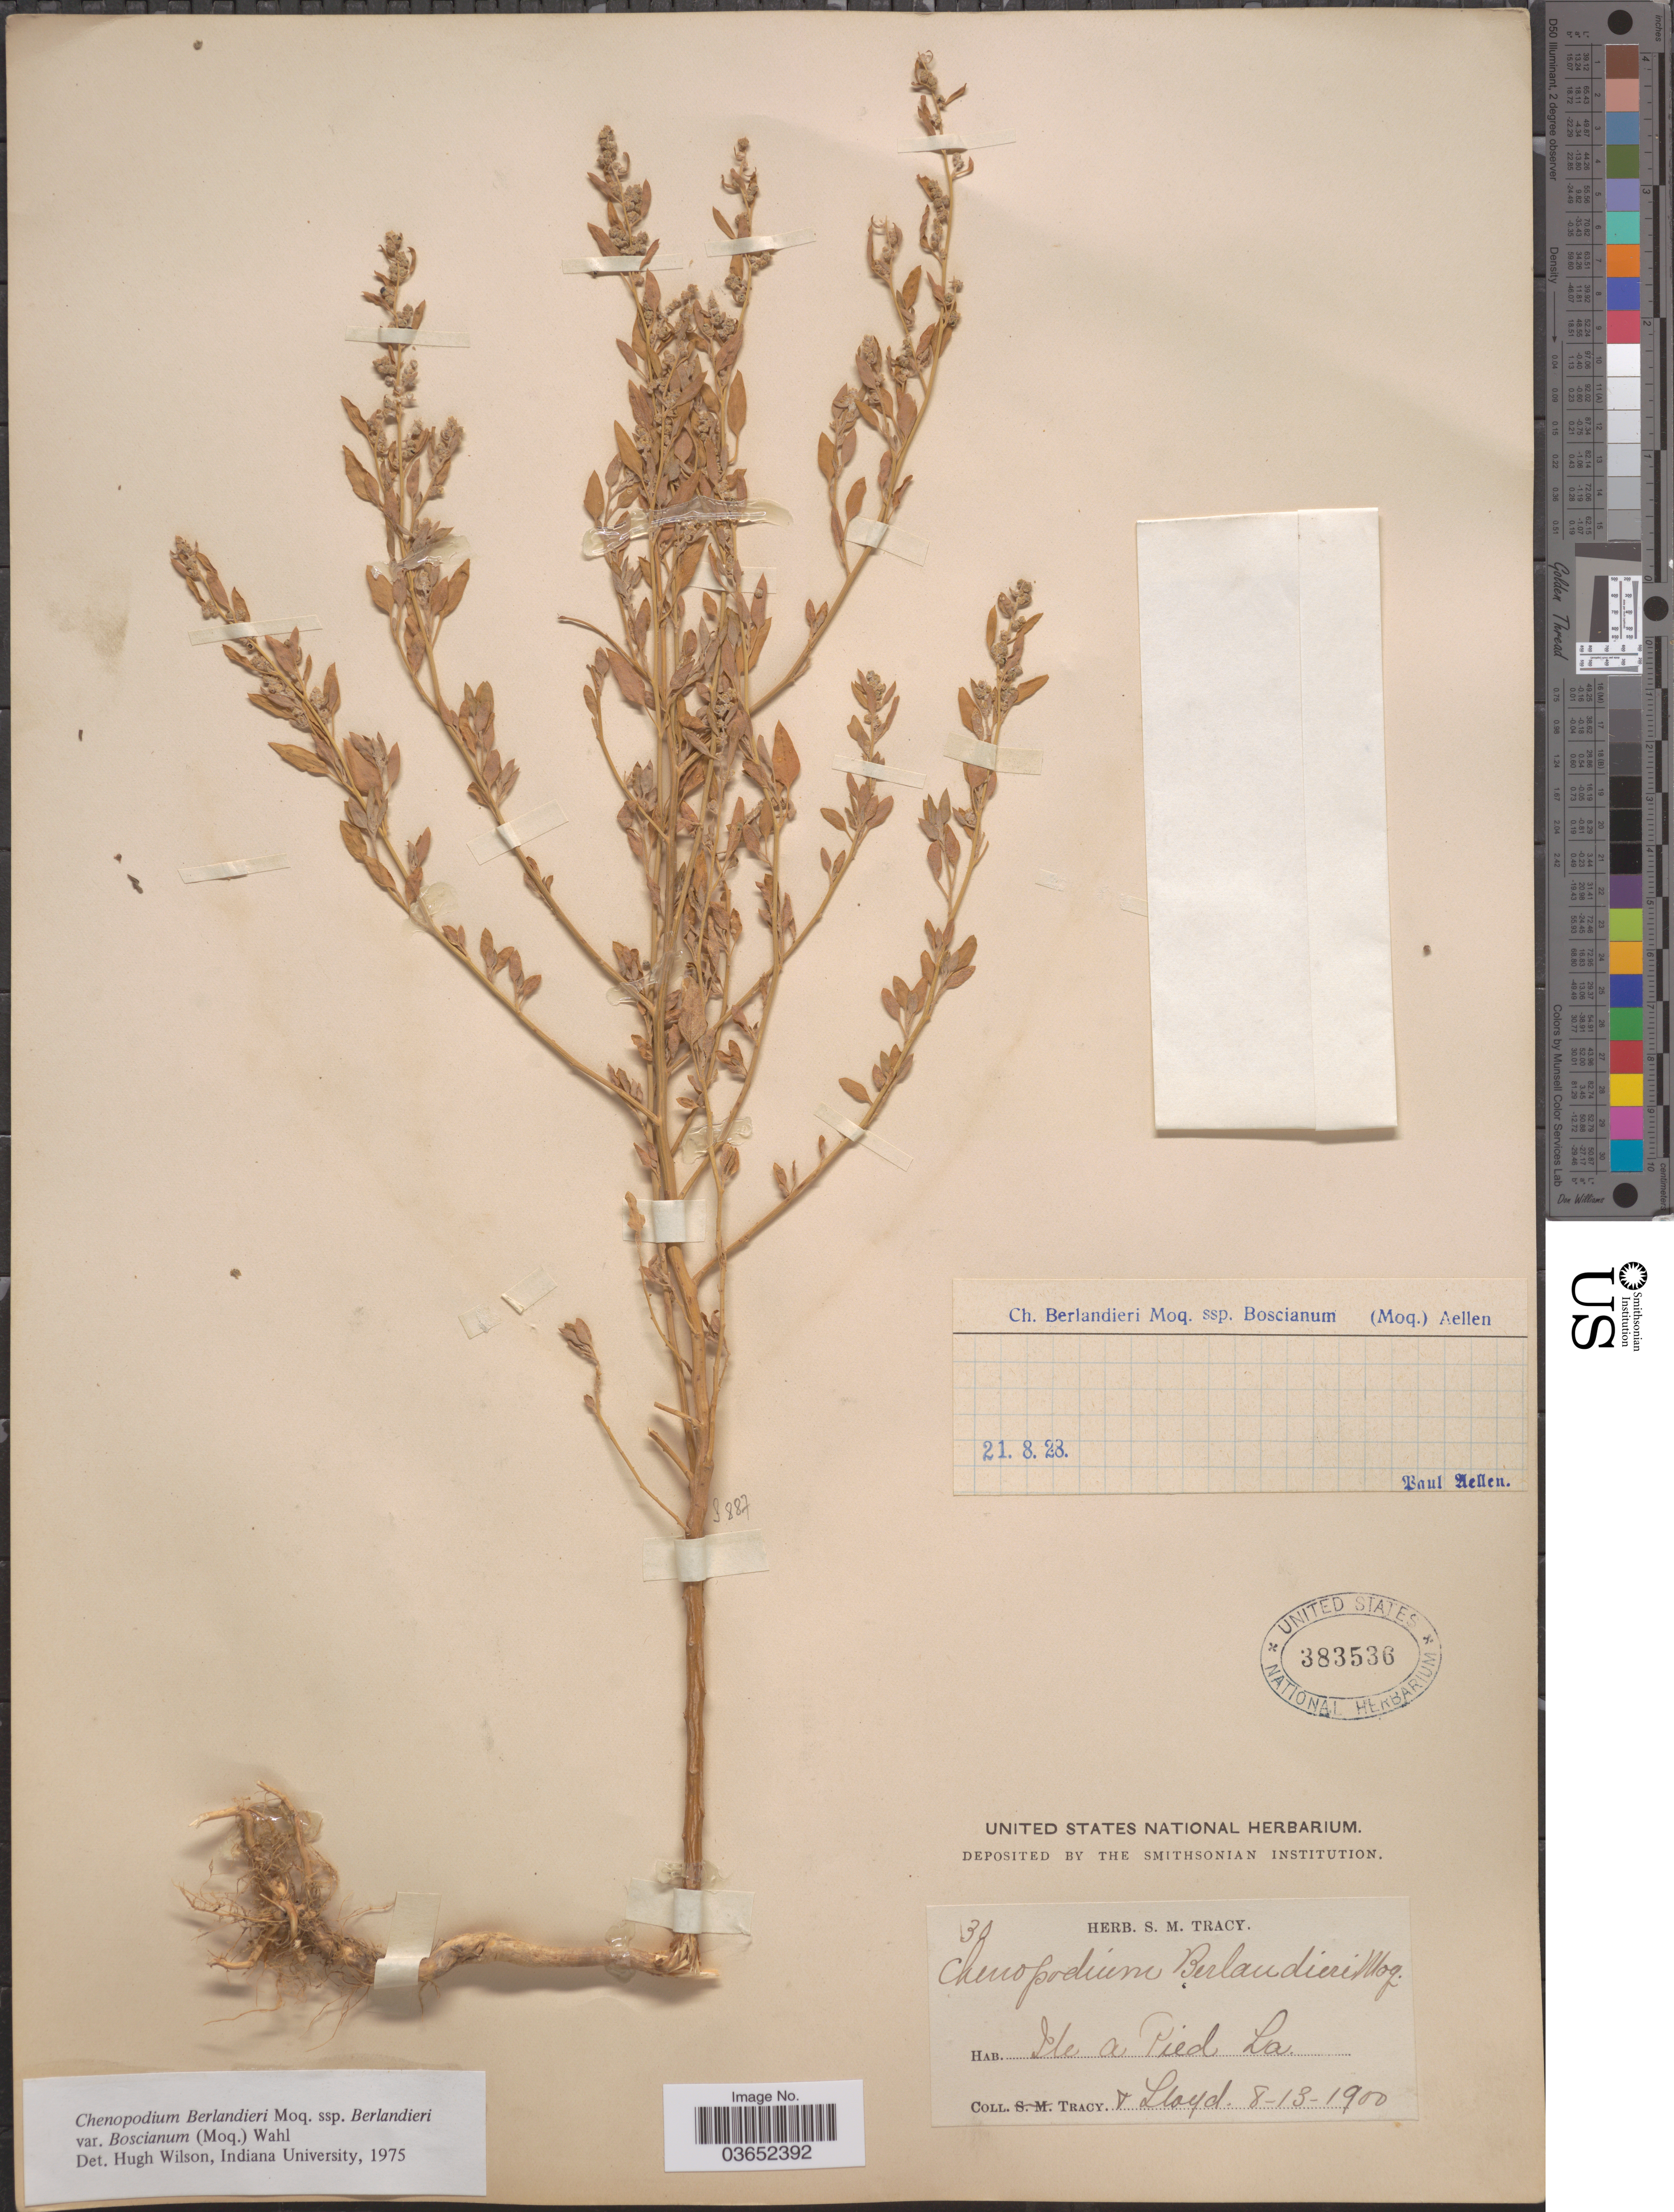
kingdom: Plantae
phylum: Tracheophyta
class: Magnoliopsida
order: Caryophyllales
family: Amaranthaceae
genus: Chenopodium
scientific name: Chenopodium berlandieri var. boscianum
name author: (Moq.) Wahl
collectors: -. Tracy & -- Lloyd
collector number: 30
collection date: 1900-08-13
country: United States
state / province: Louisiana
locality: Ile a Pied.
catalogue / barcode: US 383536